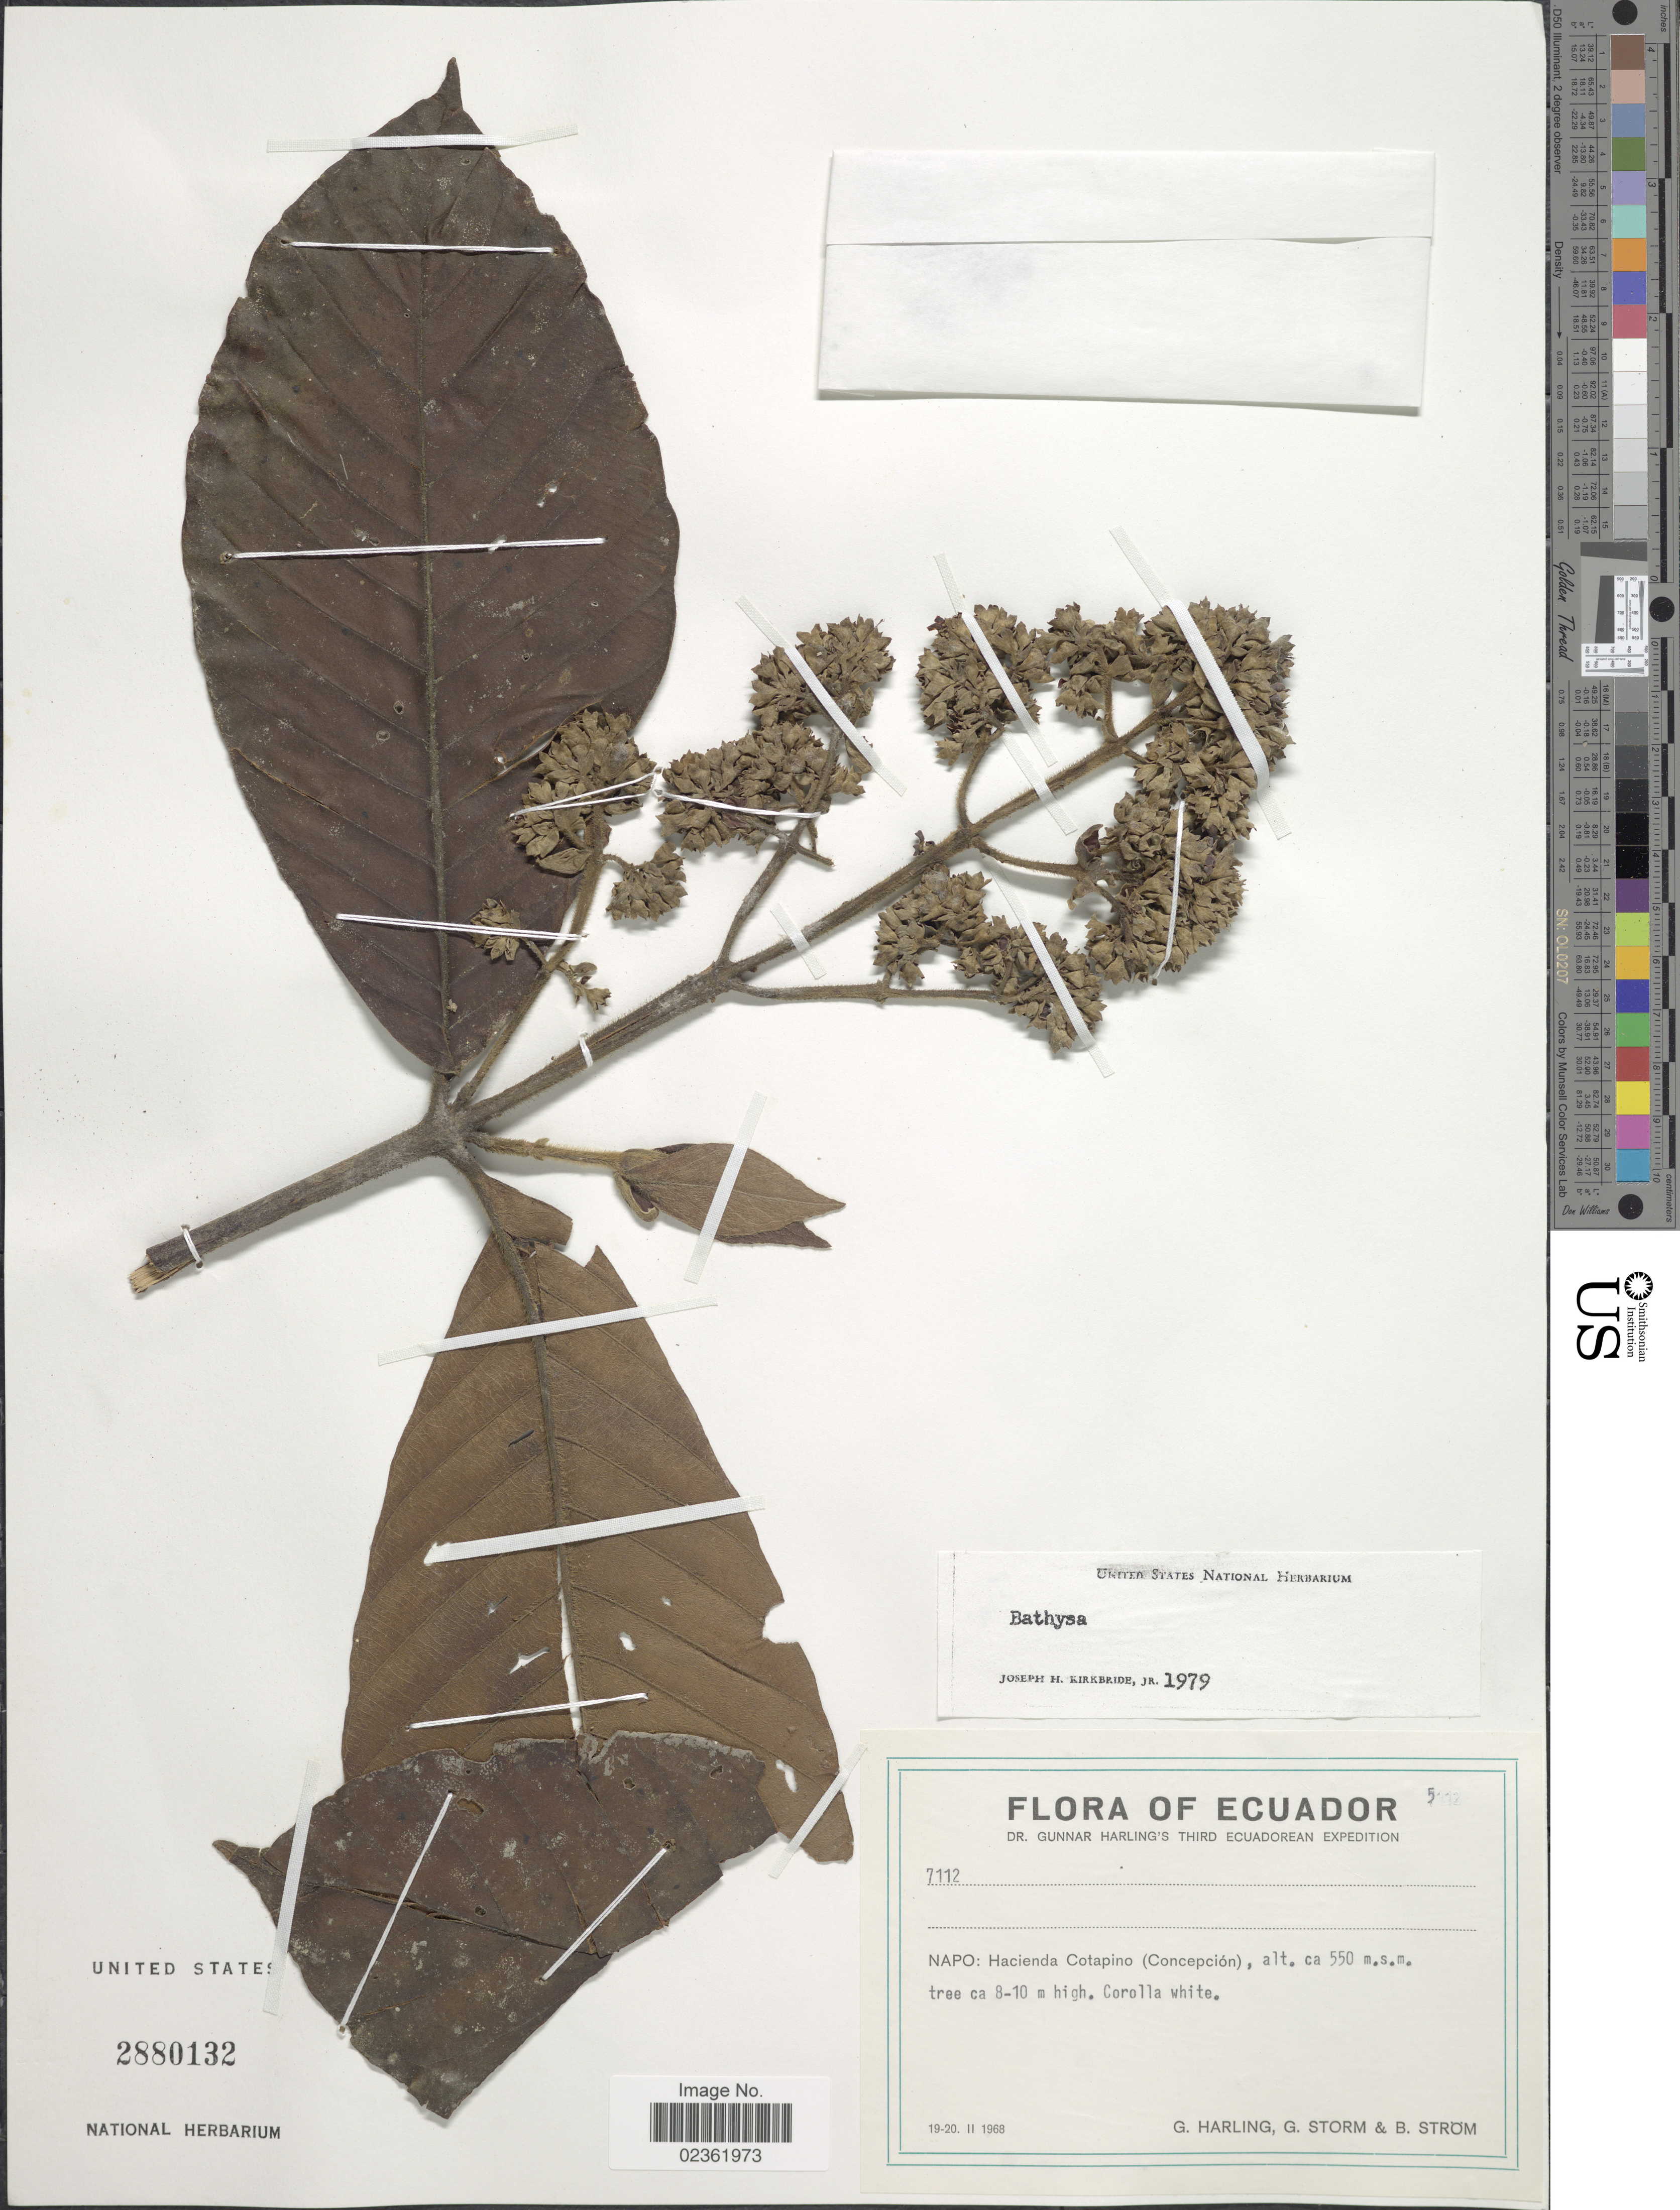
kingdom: Plantae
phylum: Tracheophyta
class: Magnoliopsida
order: Gentianales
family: Rubiaceae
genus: Bathysa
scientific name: Bathysa sp.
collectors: G. Harling, G. Storm & B. Ström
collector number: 7112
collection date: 1968-02-19/1968-02-20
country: Ecuador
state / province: Napo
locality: Hacienda Cotapino (Concepcion).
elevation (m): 550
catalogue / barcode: US 2880132